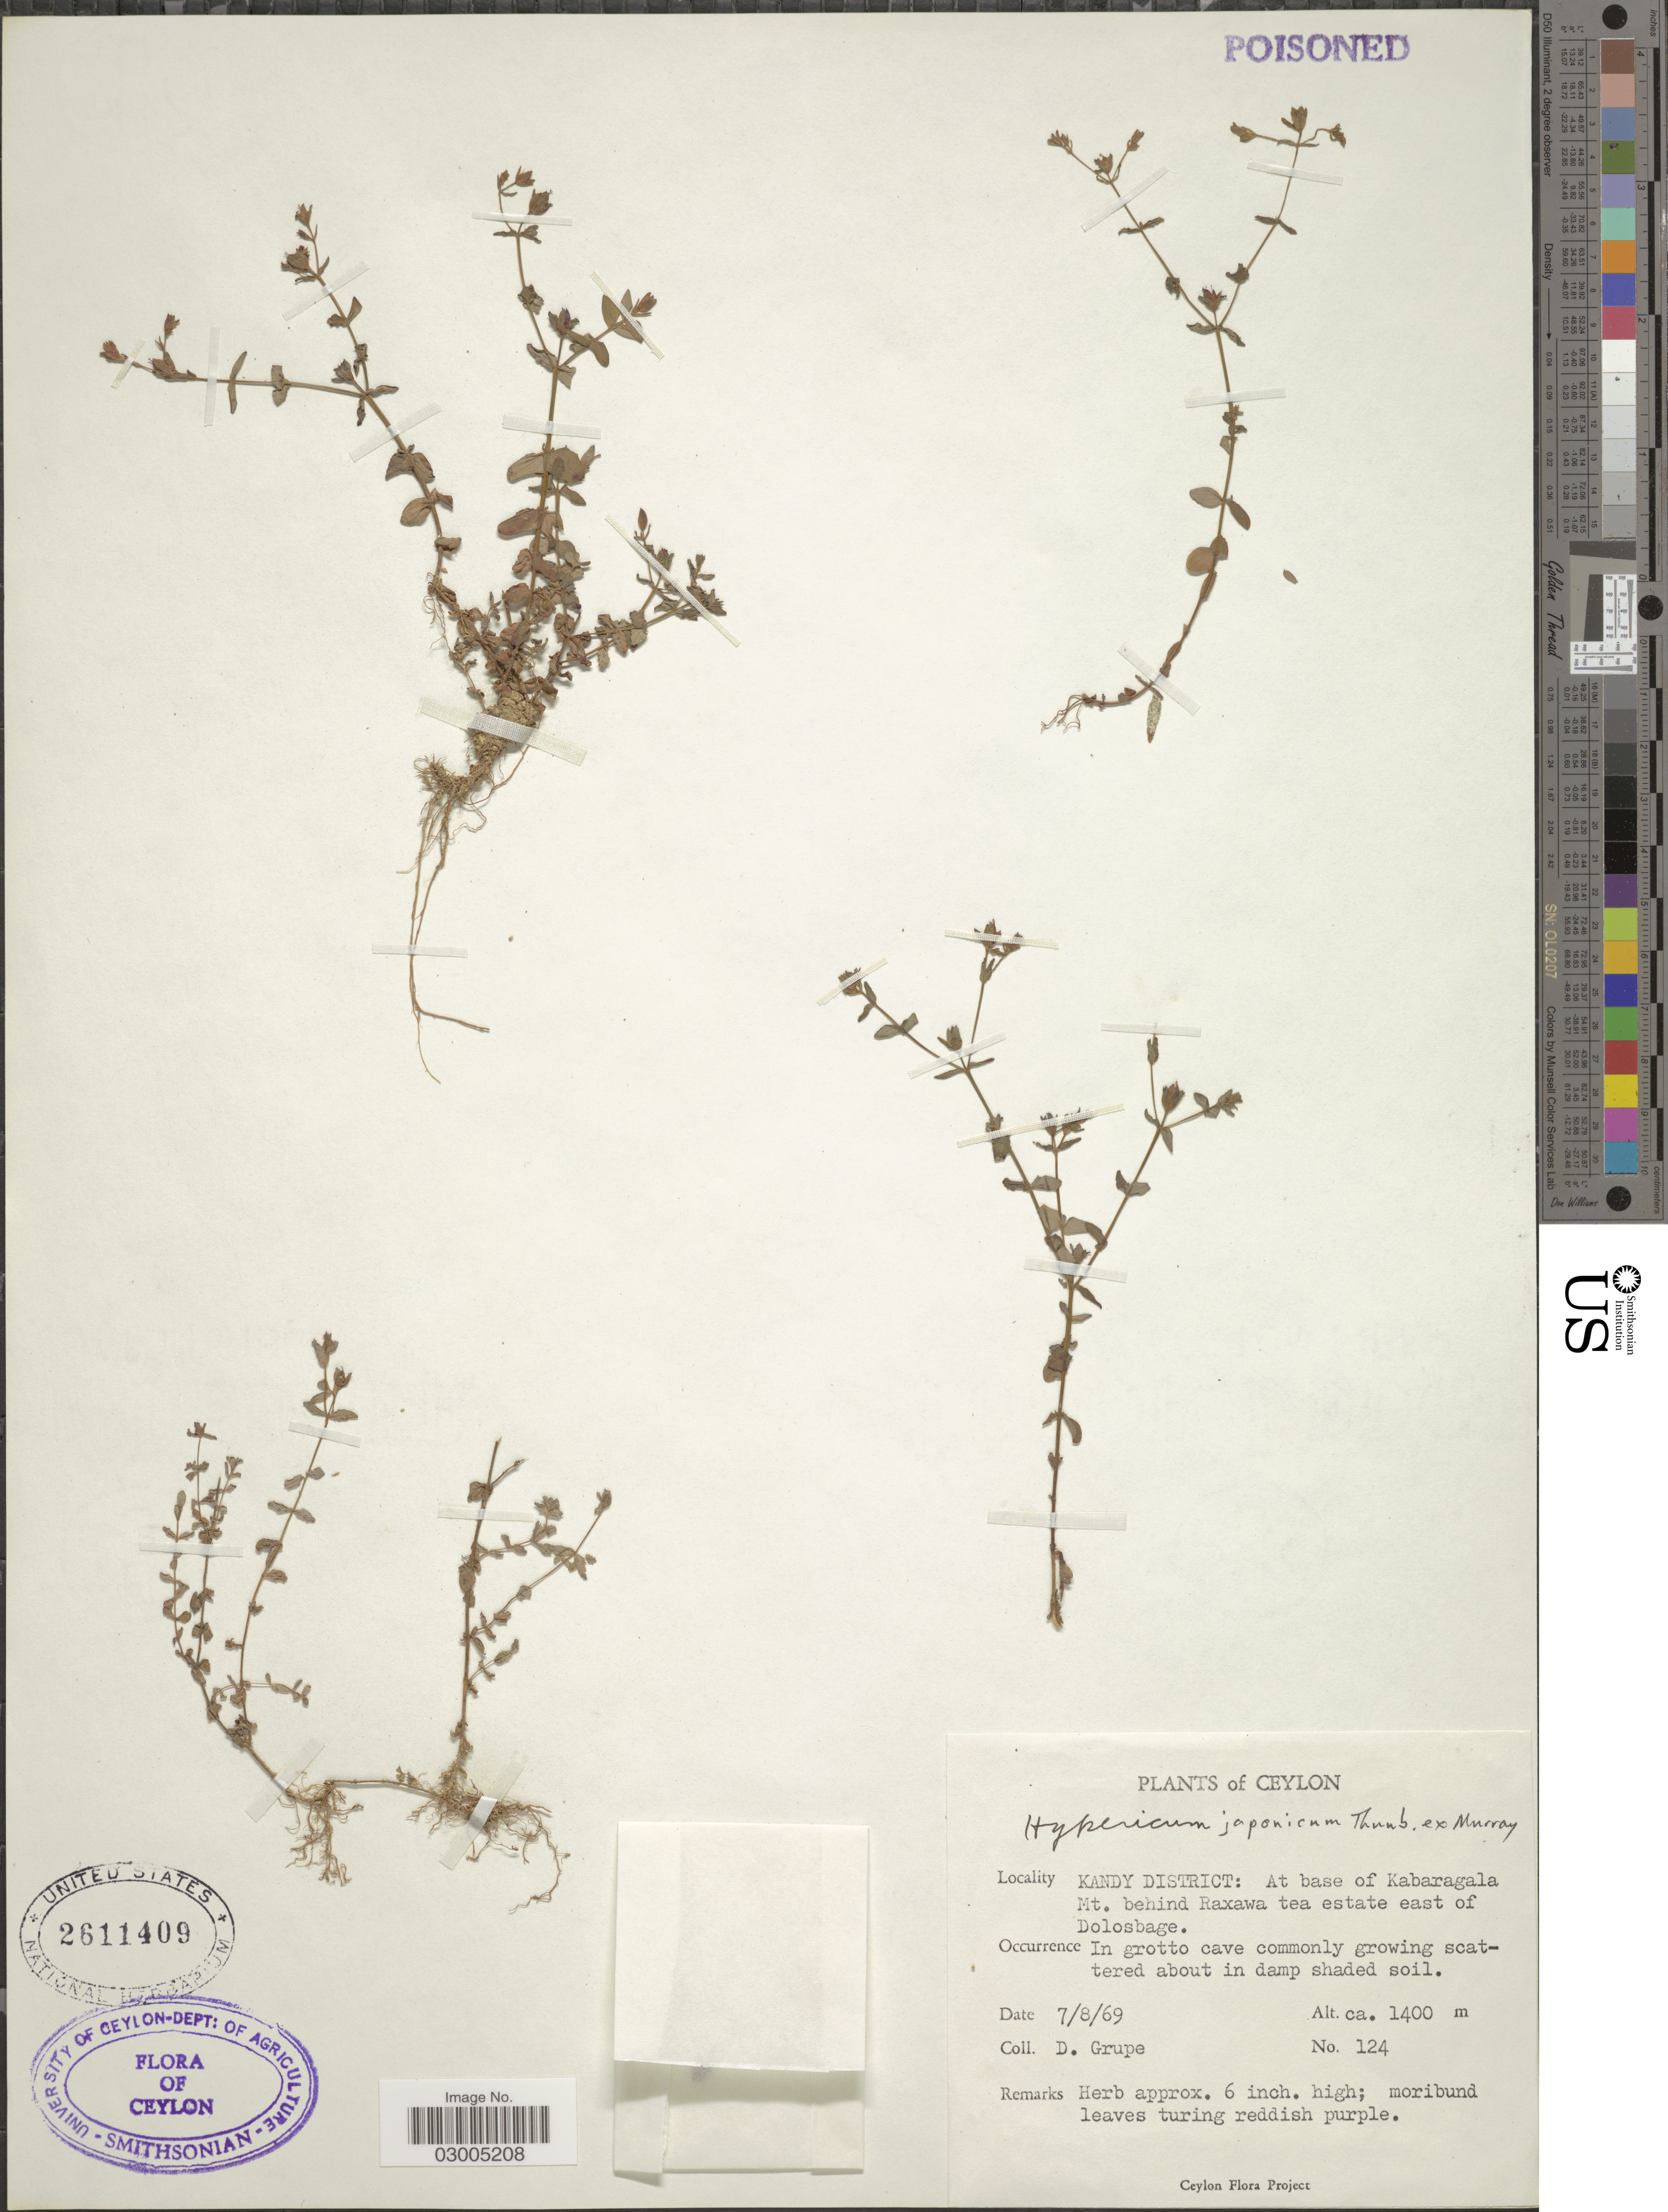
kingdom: Plantae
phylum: Tracheophyta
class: Magnoliopsida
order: Malpighiales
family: Hypericaceae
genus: Hypericum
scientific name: Hypericum japonicum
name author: Thunb.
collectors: D. Grupe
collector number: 124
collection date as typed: Transcribed d/m/y: 7/8/69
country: Sri Lanka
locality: Ceylon. Kandy District: At base of Kabragala Mt. behind Raxawa tea estate east of Dolosbage.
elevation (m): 1400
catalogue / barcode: US 2611409